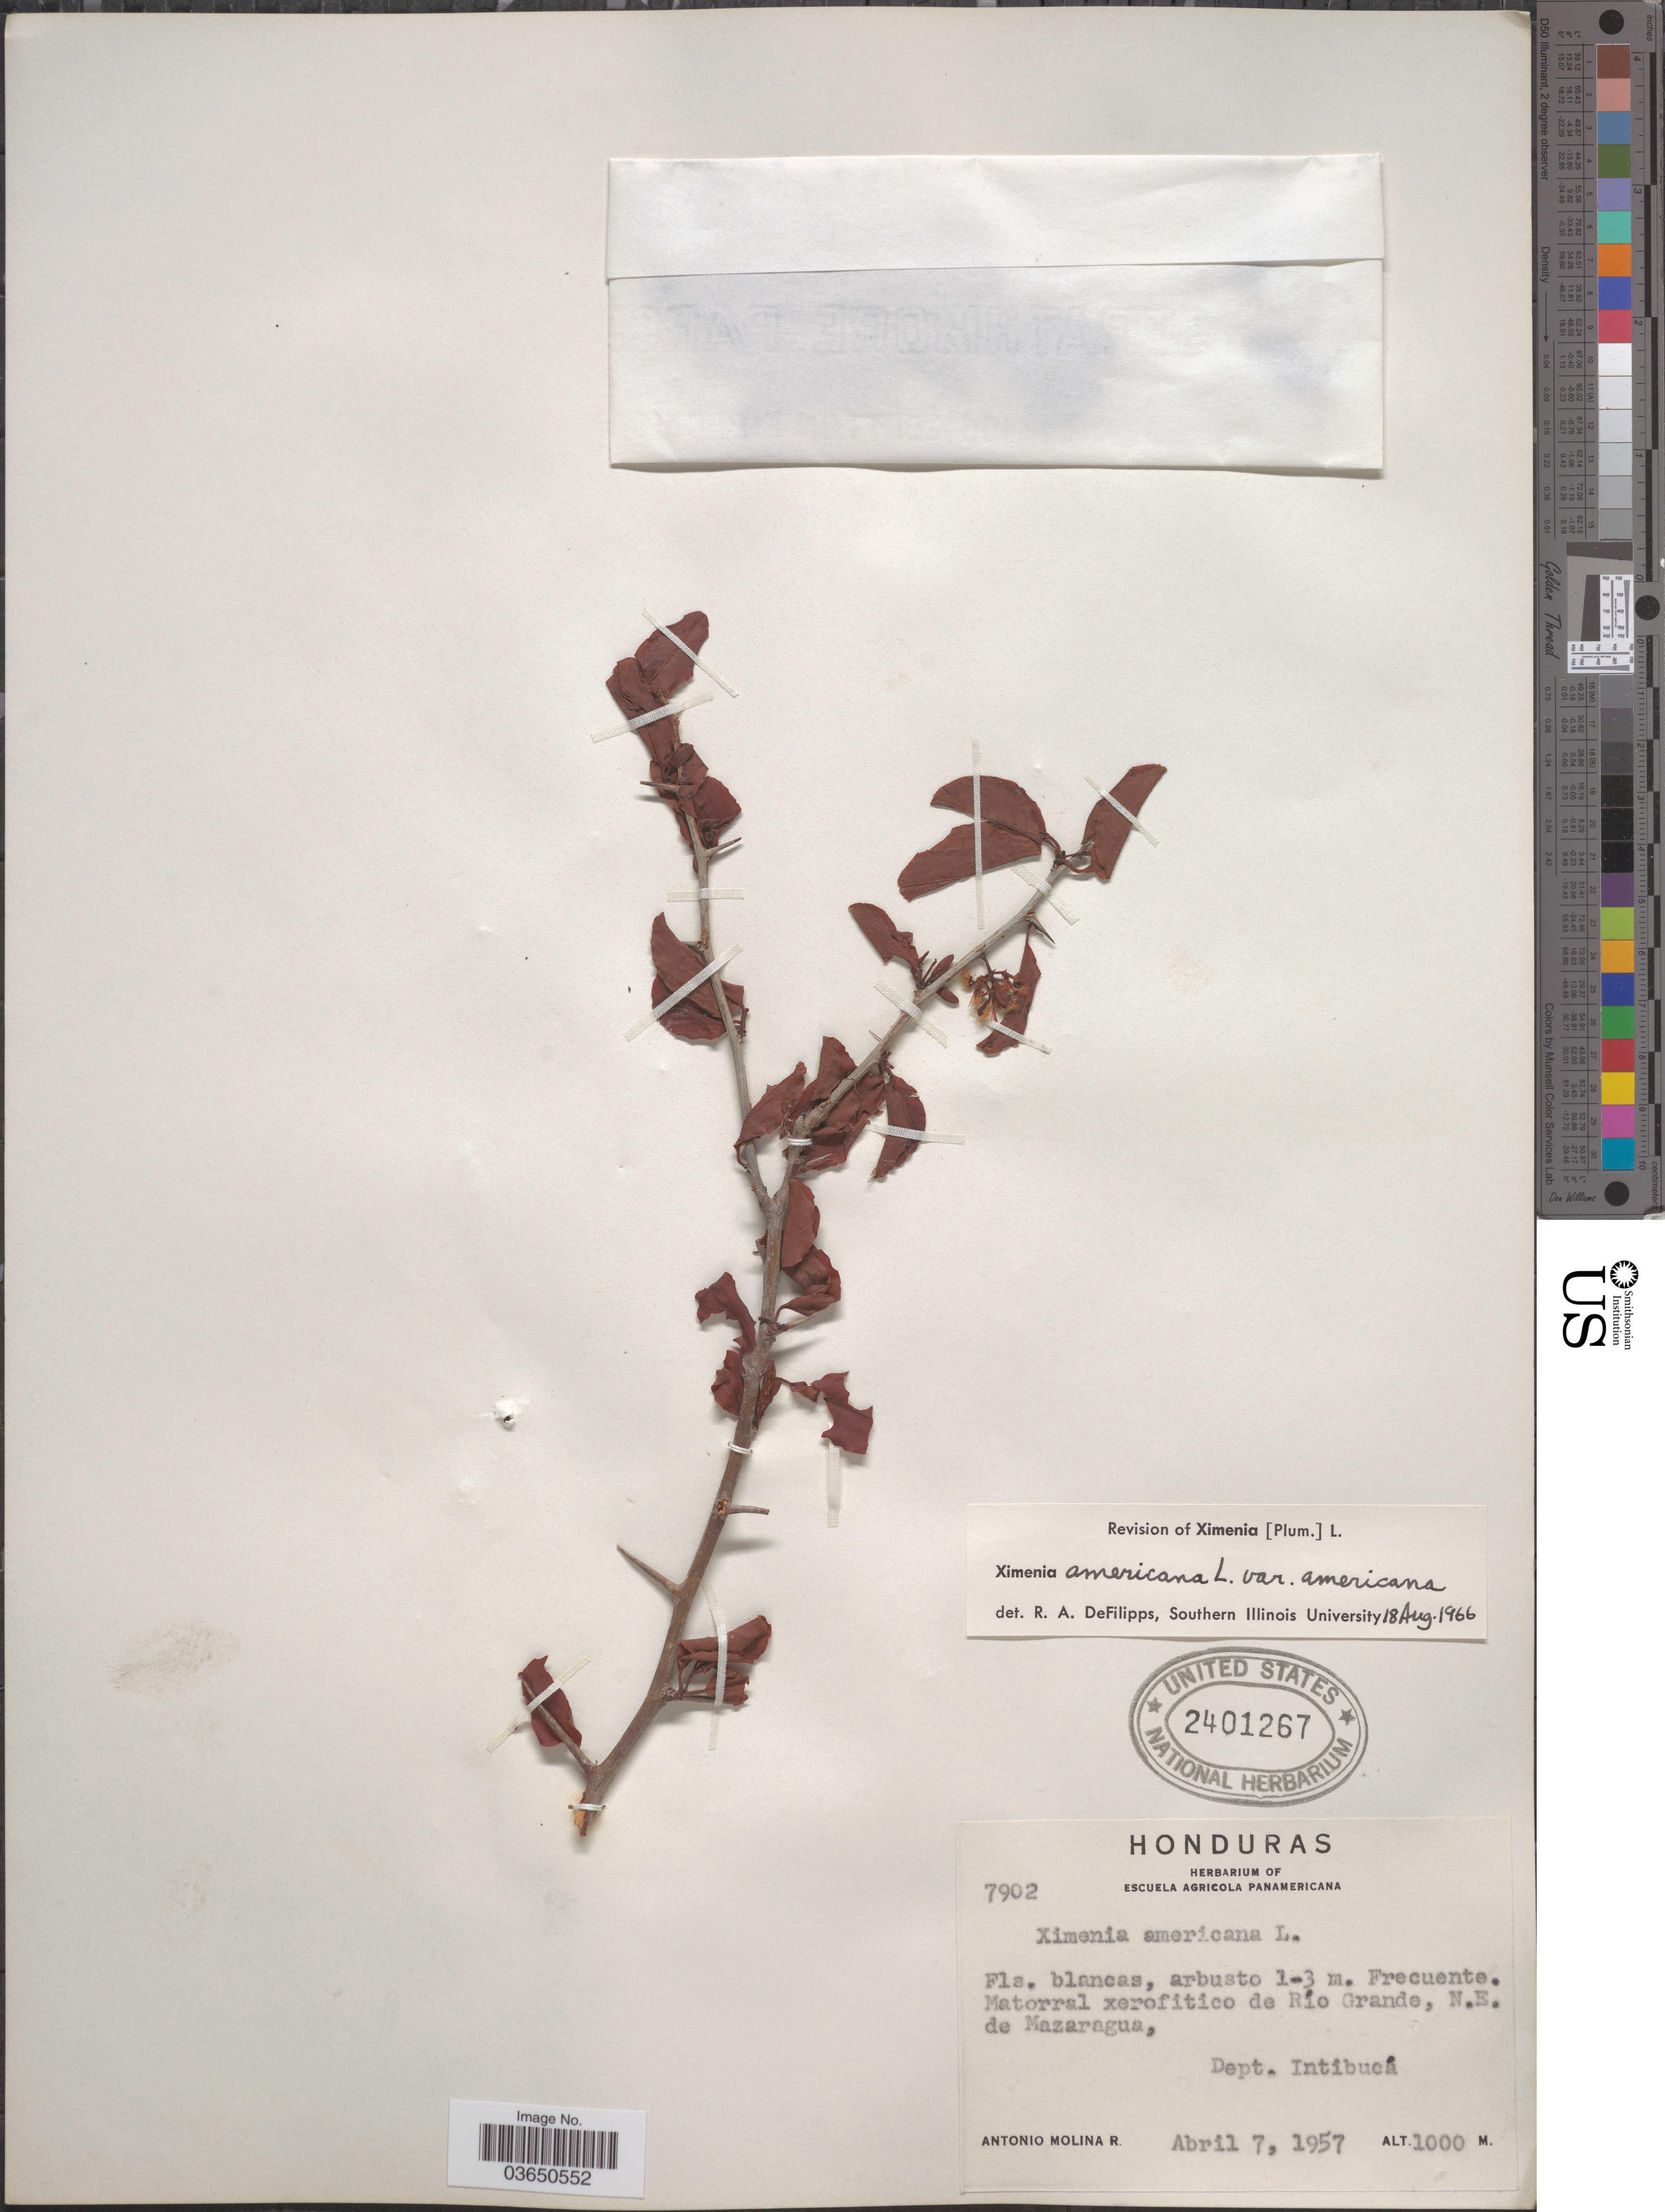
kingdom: Plantae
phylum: Tracheophyta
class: Magnoliopsida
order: Santalales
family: Ximeniaceae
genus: Ximenia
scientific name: Ximenia americana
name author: L.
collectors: A. Molina R.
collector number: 7902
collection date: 1957-04-07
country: Honduras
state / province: Intibuca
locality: Matorral xerofitico de Río Grande, N.E. de Mazaragua, Dept. Intibucá.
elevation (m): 1000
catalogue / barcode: US 2401267